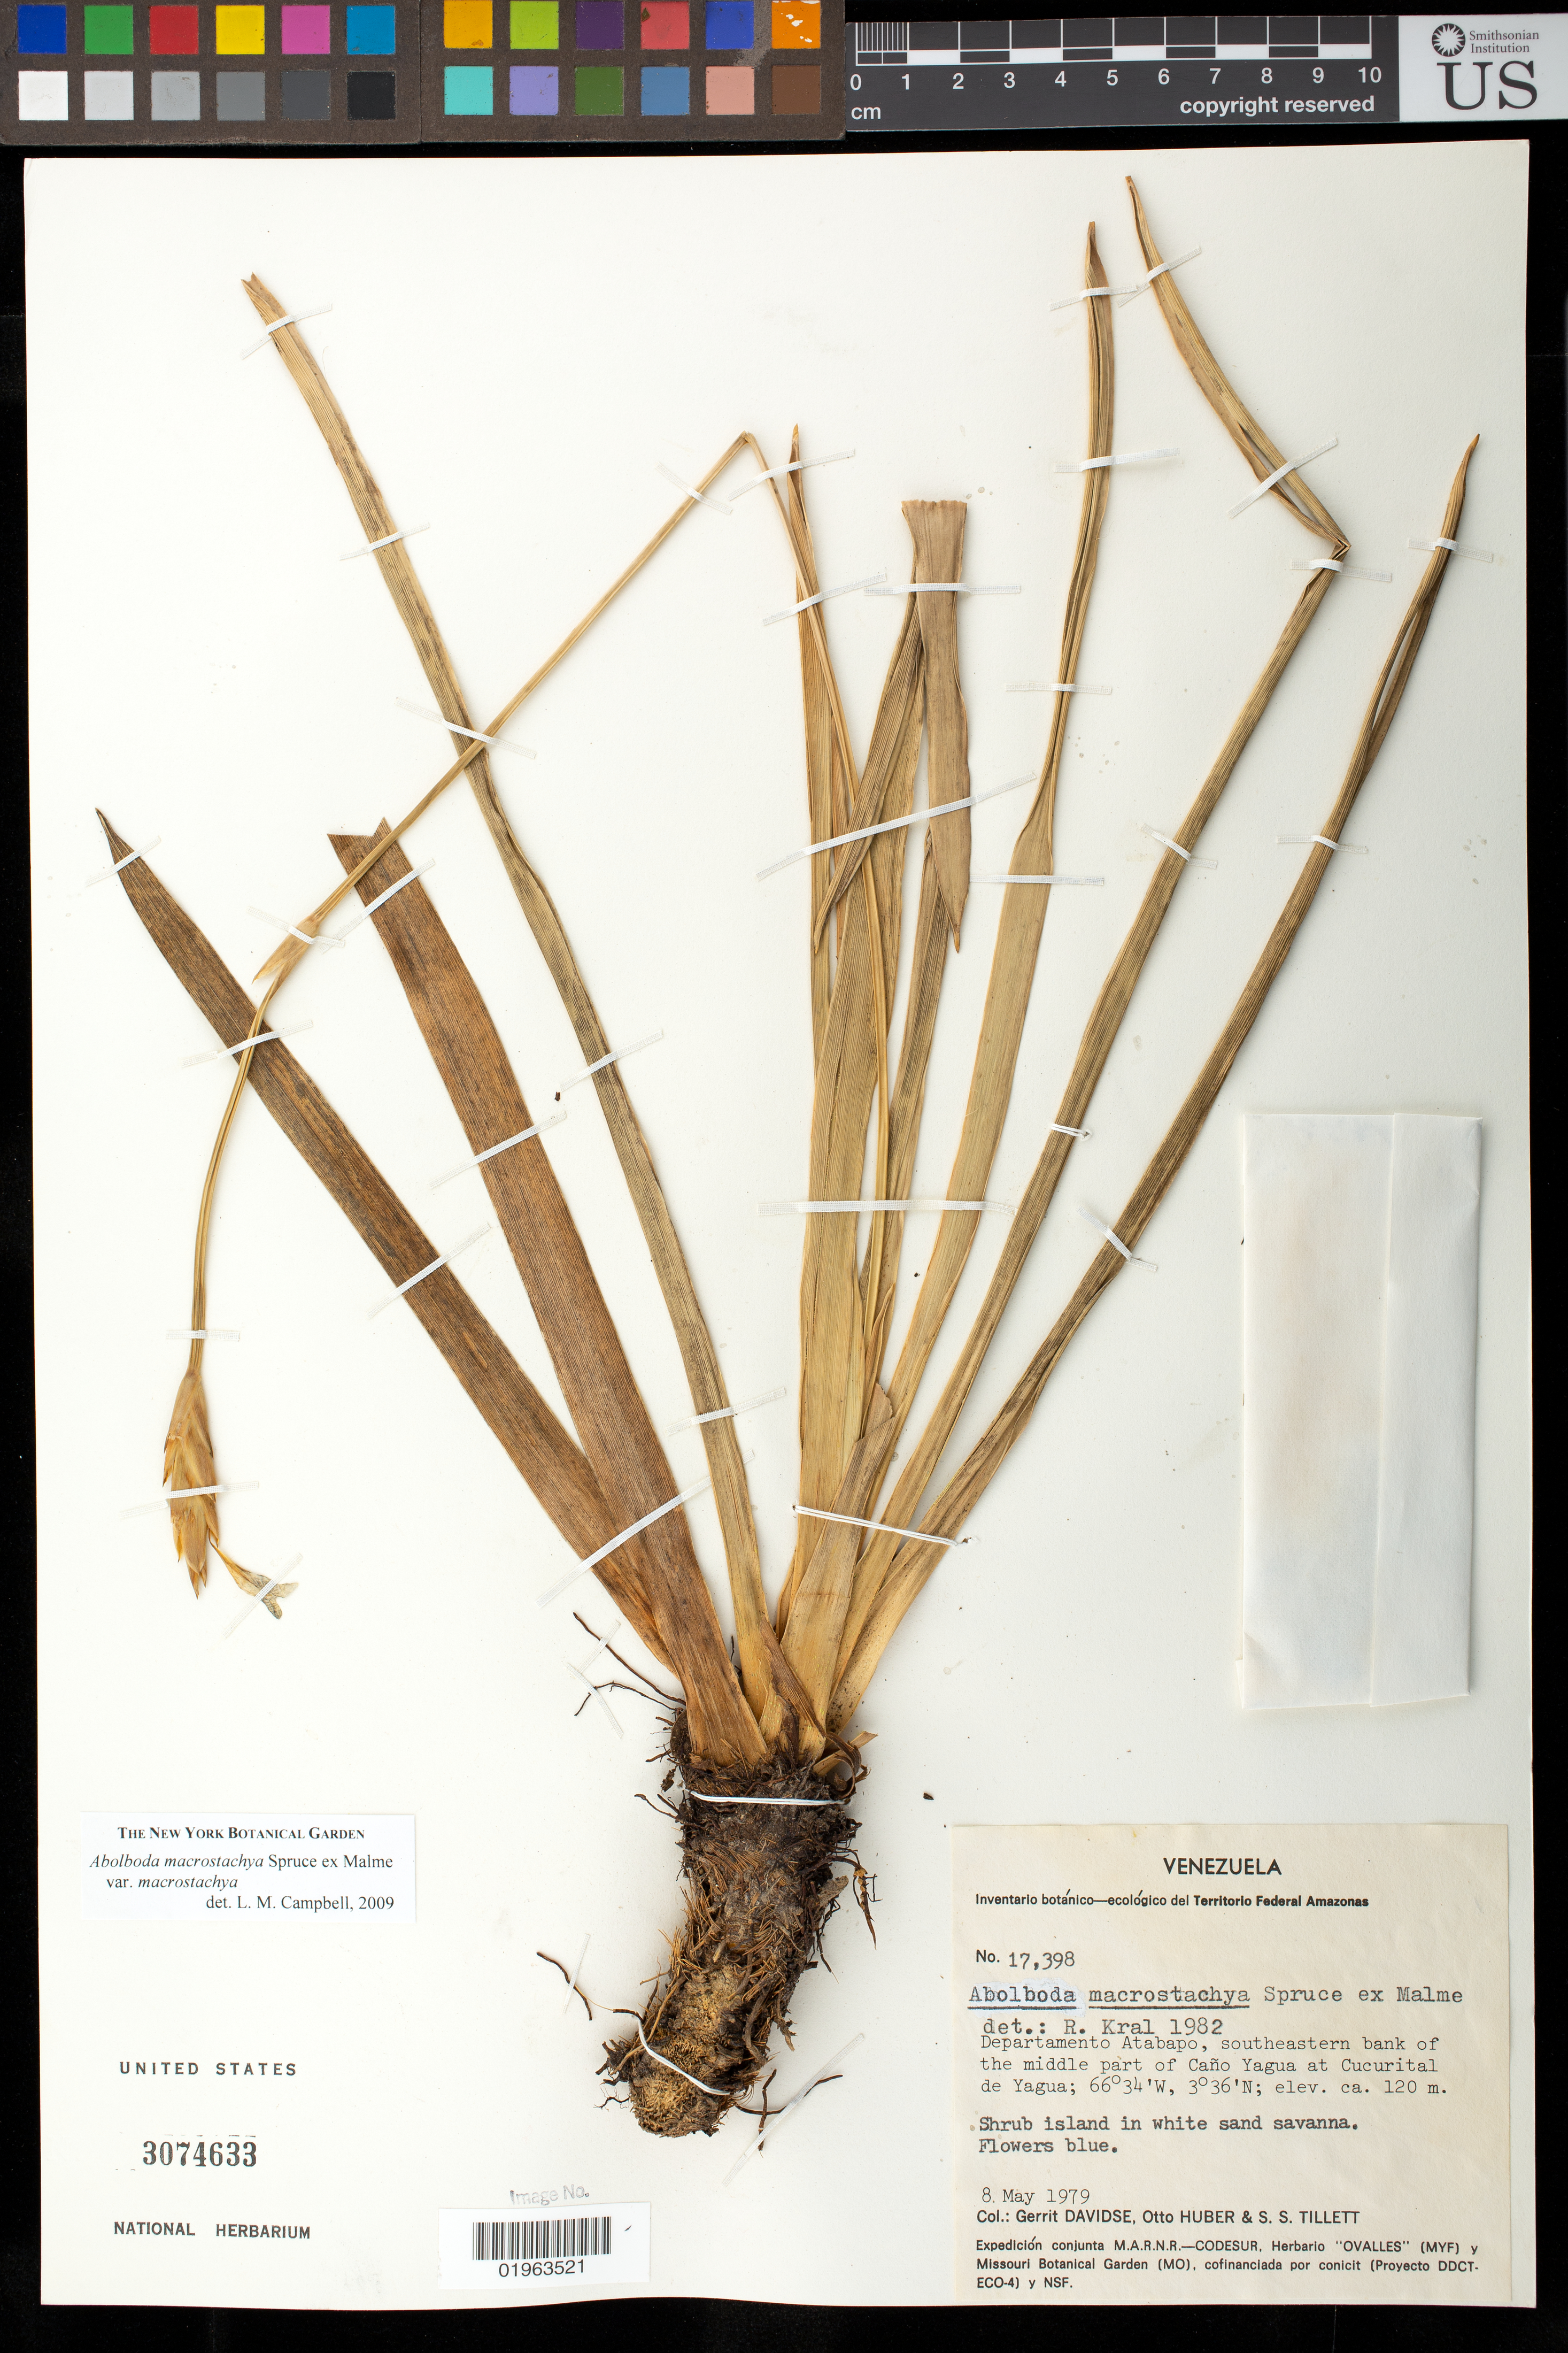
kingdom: Plantae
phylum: Tracheophyta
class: Liliopsida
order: Poales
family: Xyridaceae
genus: Abolboda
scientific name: Abolboda macrostachya var. macrostachya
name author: Spruce ex Malme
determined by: Campbell, L. M.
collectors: G. Davidse, O. Huber & S. S. Tillett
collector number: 17398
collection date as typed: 8-May-79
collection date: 1979-05-08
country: Venezuela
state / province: Amazonas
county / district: Atabapo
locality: Cucurital de Yagua, SE bank of the middle part of Caño Yagua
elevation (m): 120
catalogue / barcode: US 3074633